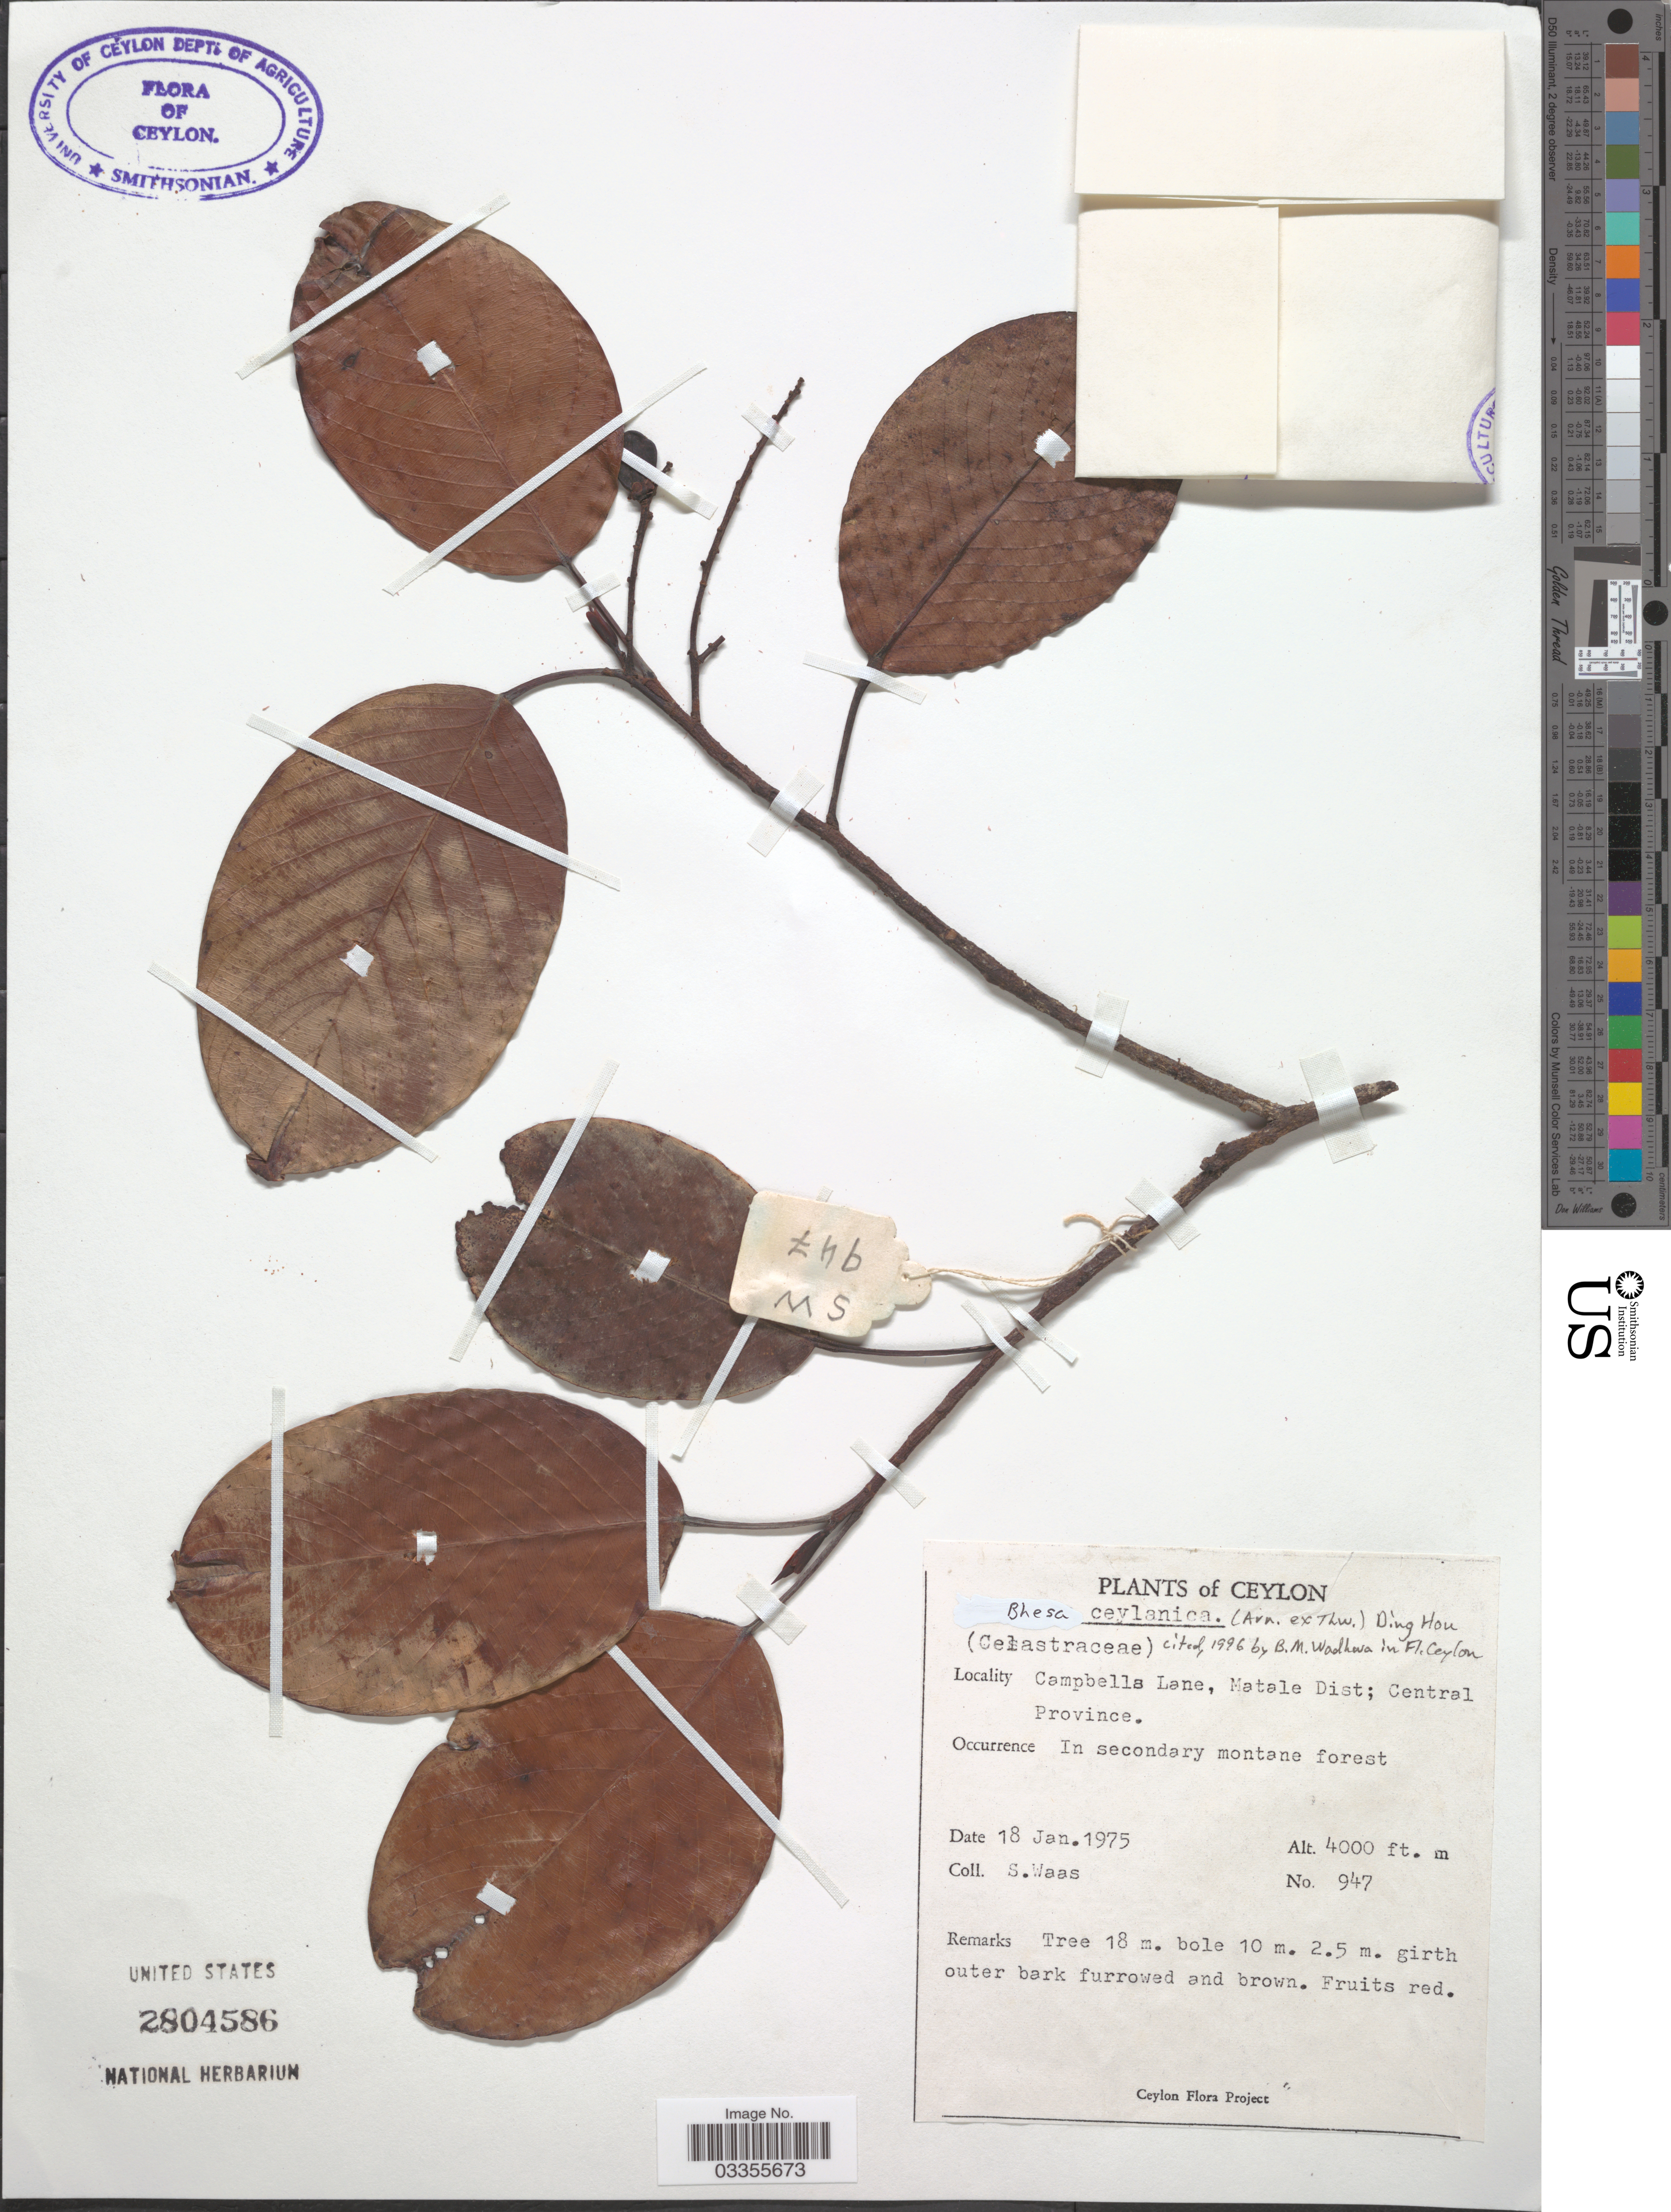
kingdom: Plantae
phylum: Tracheophyta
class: Magnoliopsida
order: Malpighiales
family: Centroplacaceae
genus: Bhesa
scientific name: Bhesa ceylanica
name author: (Arn. ex Thwaites) Ding Hou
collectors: S. Waas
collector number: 947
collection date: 1975-01-18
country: Sri Lanka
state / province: Central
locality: Ceylon. Campbells Lane, Matale Dist.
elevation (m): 1219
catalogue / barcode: US 2804586